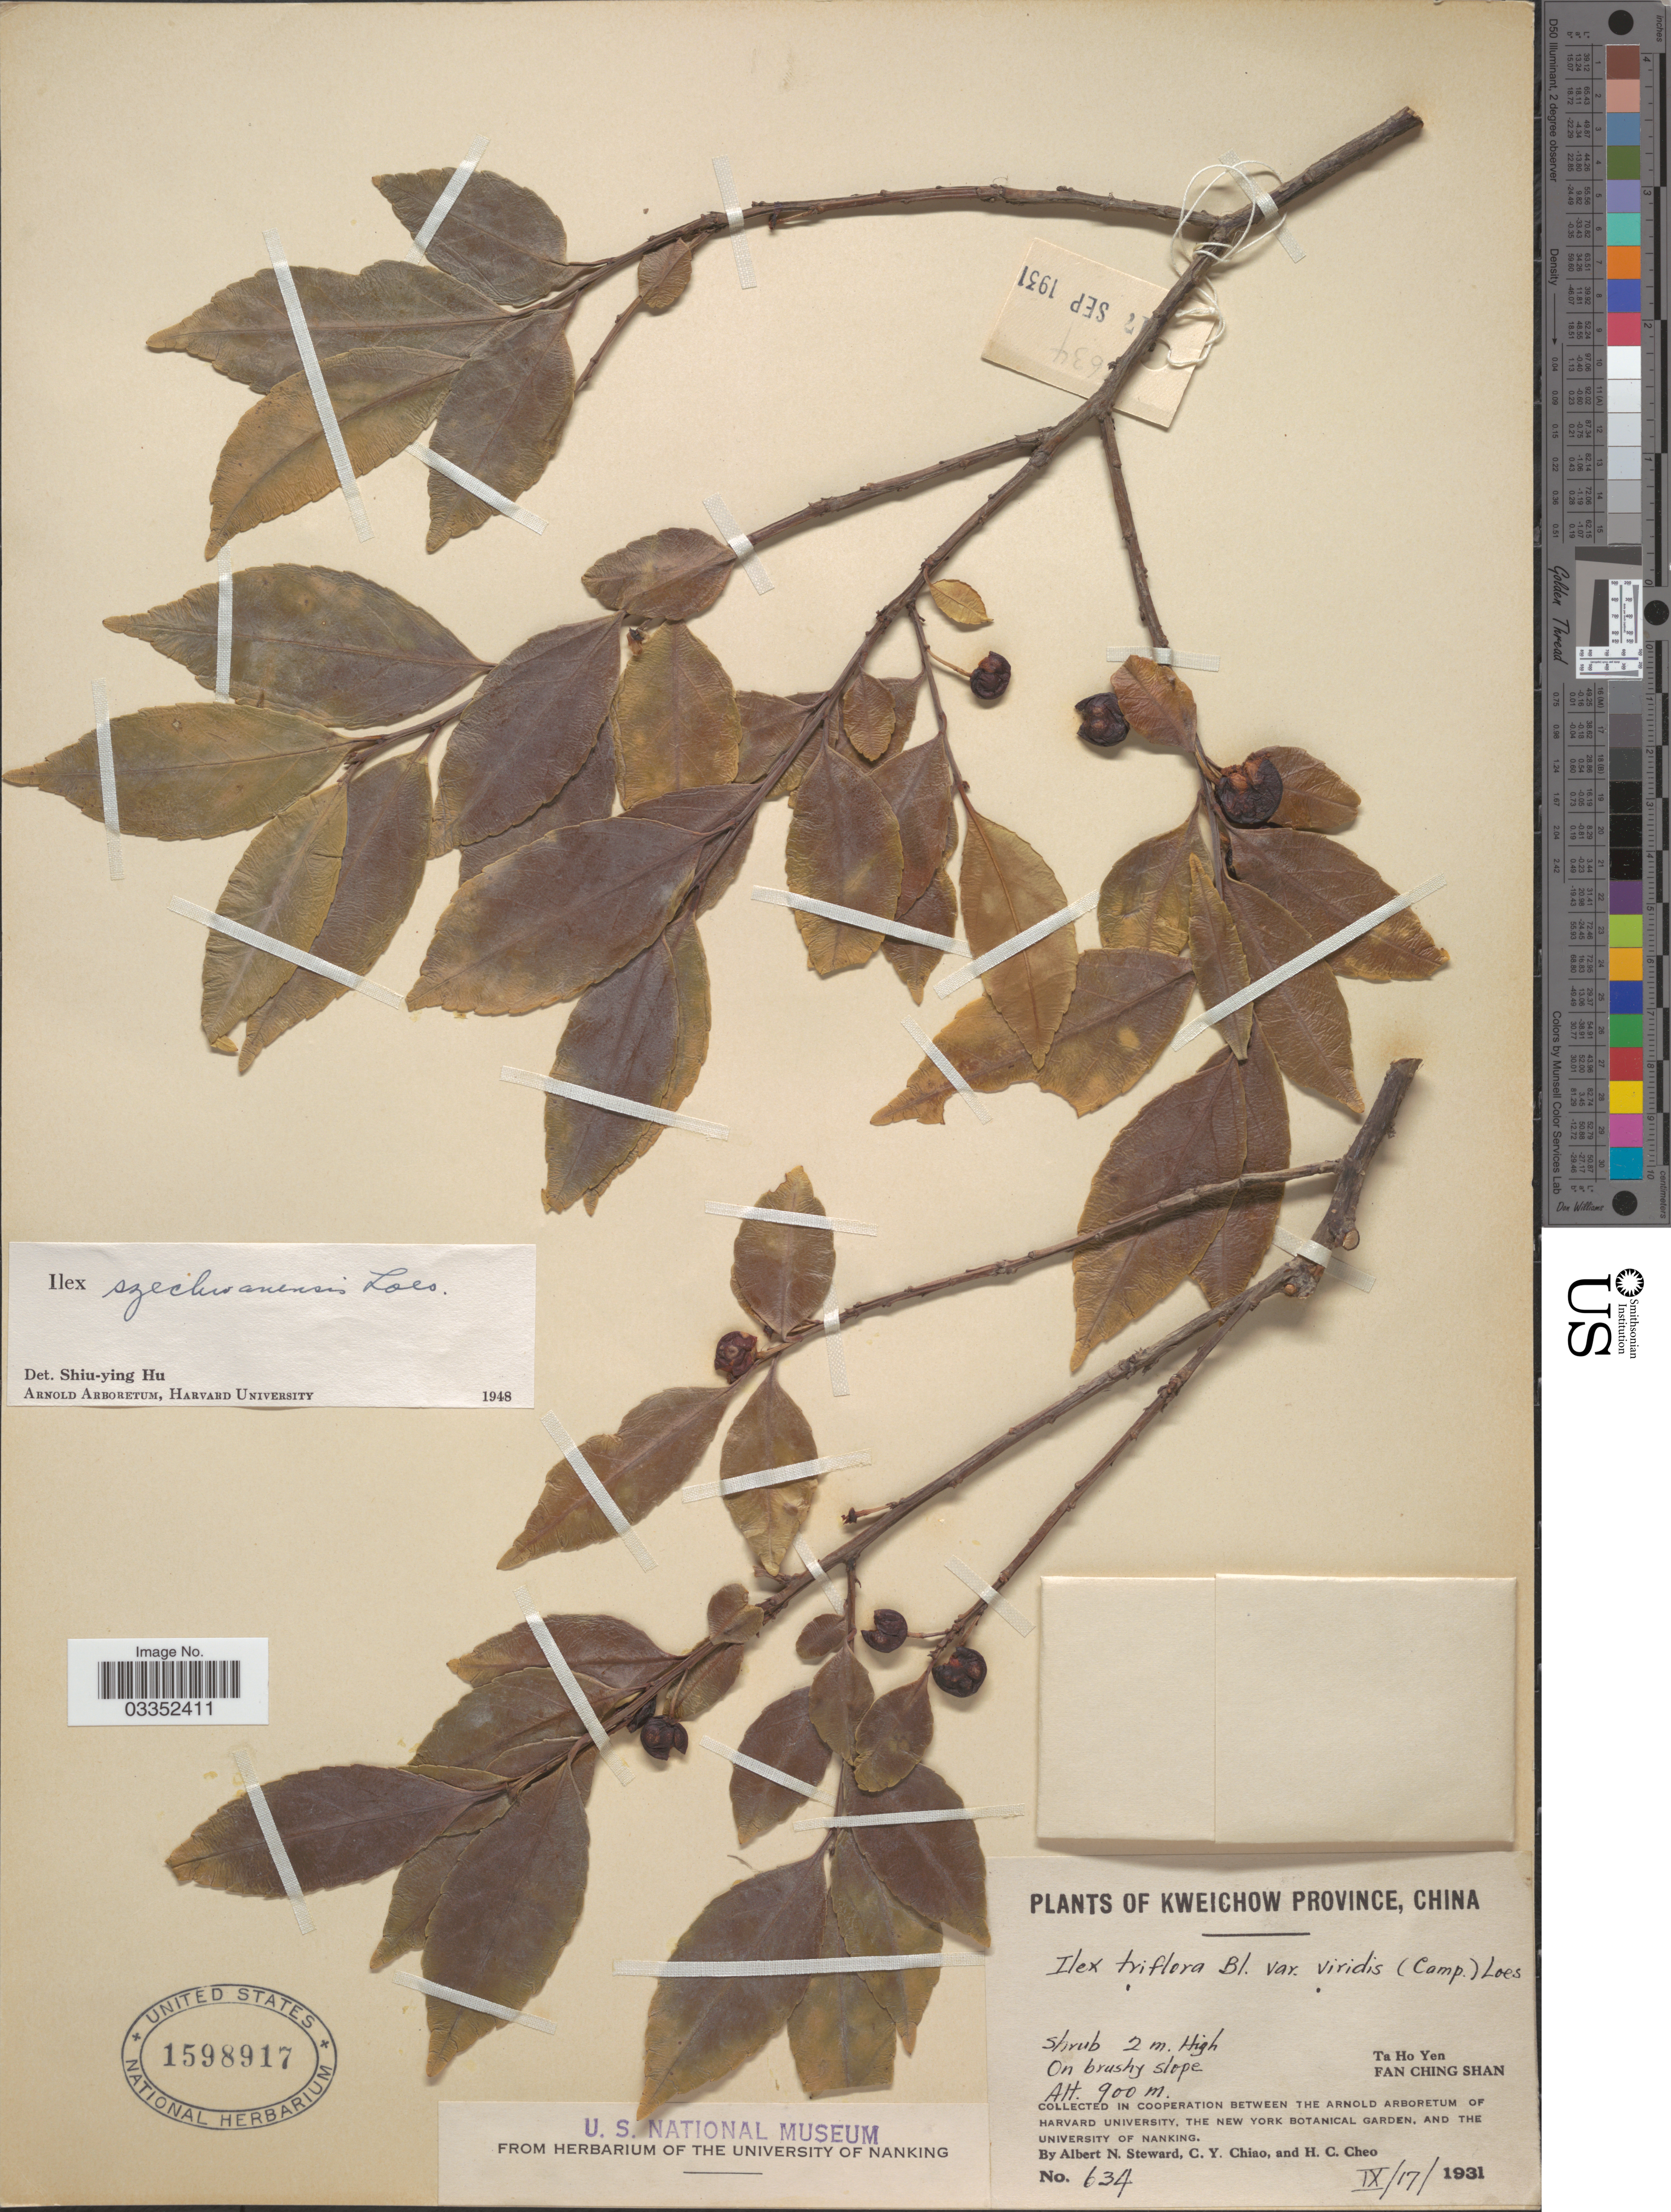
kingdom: Plantae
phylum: Tracheophyta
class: Magnoliopsida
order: Aquifoliales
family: Aquifoliaceae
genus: Ilex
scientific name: Ilex szechwanensis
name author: Loes.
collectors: A. N. Steward, C. Chaio & H. Cheo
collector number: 634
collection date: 1931-09-17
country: China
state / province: Guizhou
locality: Kweichow Province, Ta Ho Yen, Fan Ching Shan.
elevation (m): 900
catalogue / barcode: US 1598917